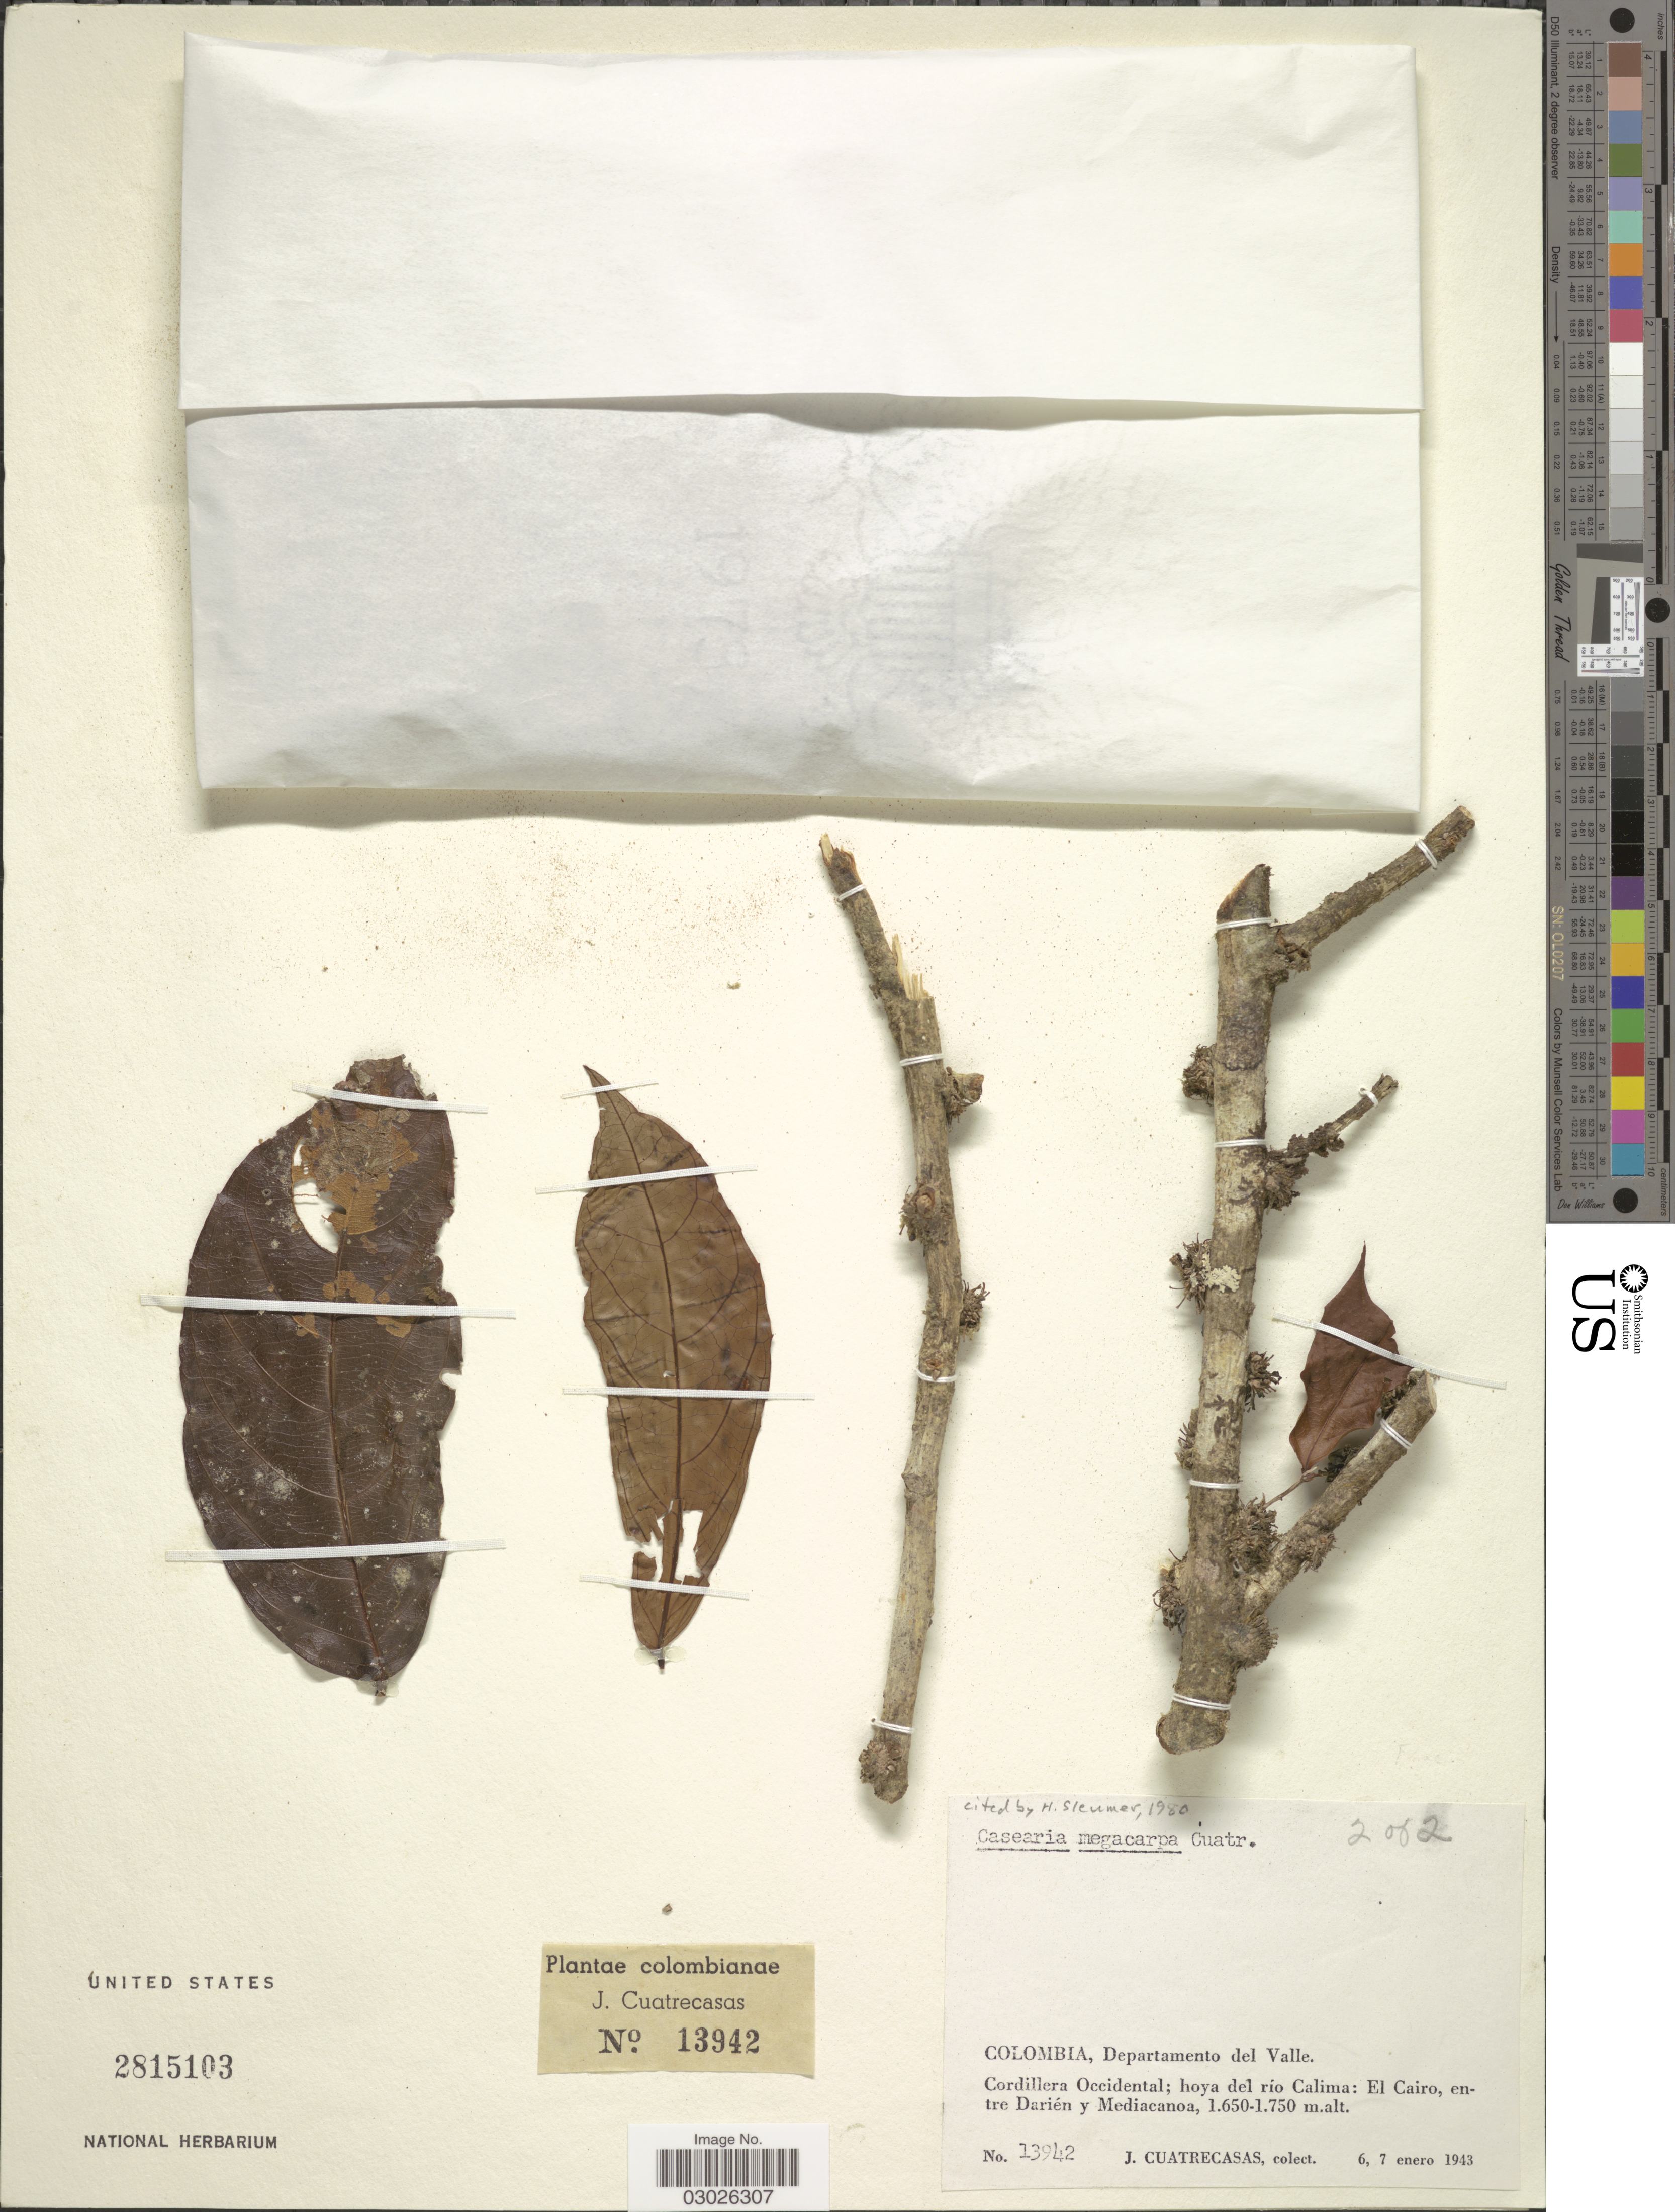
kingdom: Plantae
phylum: Tracheophyta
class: Magnoliopsida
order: Malpighiales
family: Salicaceae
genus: Casearia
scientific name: Casearia megacarpa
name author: Cuatrec.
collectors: J. Cuatrecasas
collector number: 13942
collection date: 1943-01-06/1943-01-07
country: Colombia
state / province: Valle del Cauca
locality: Departamento del Valle. Cordillera Occidental; hoya del río Calima: El Cairo, entre Darién y Mediacanoa.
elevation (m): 1650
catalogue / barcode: US 2815103